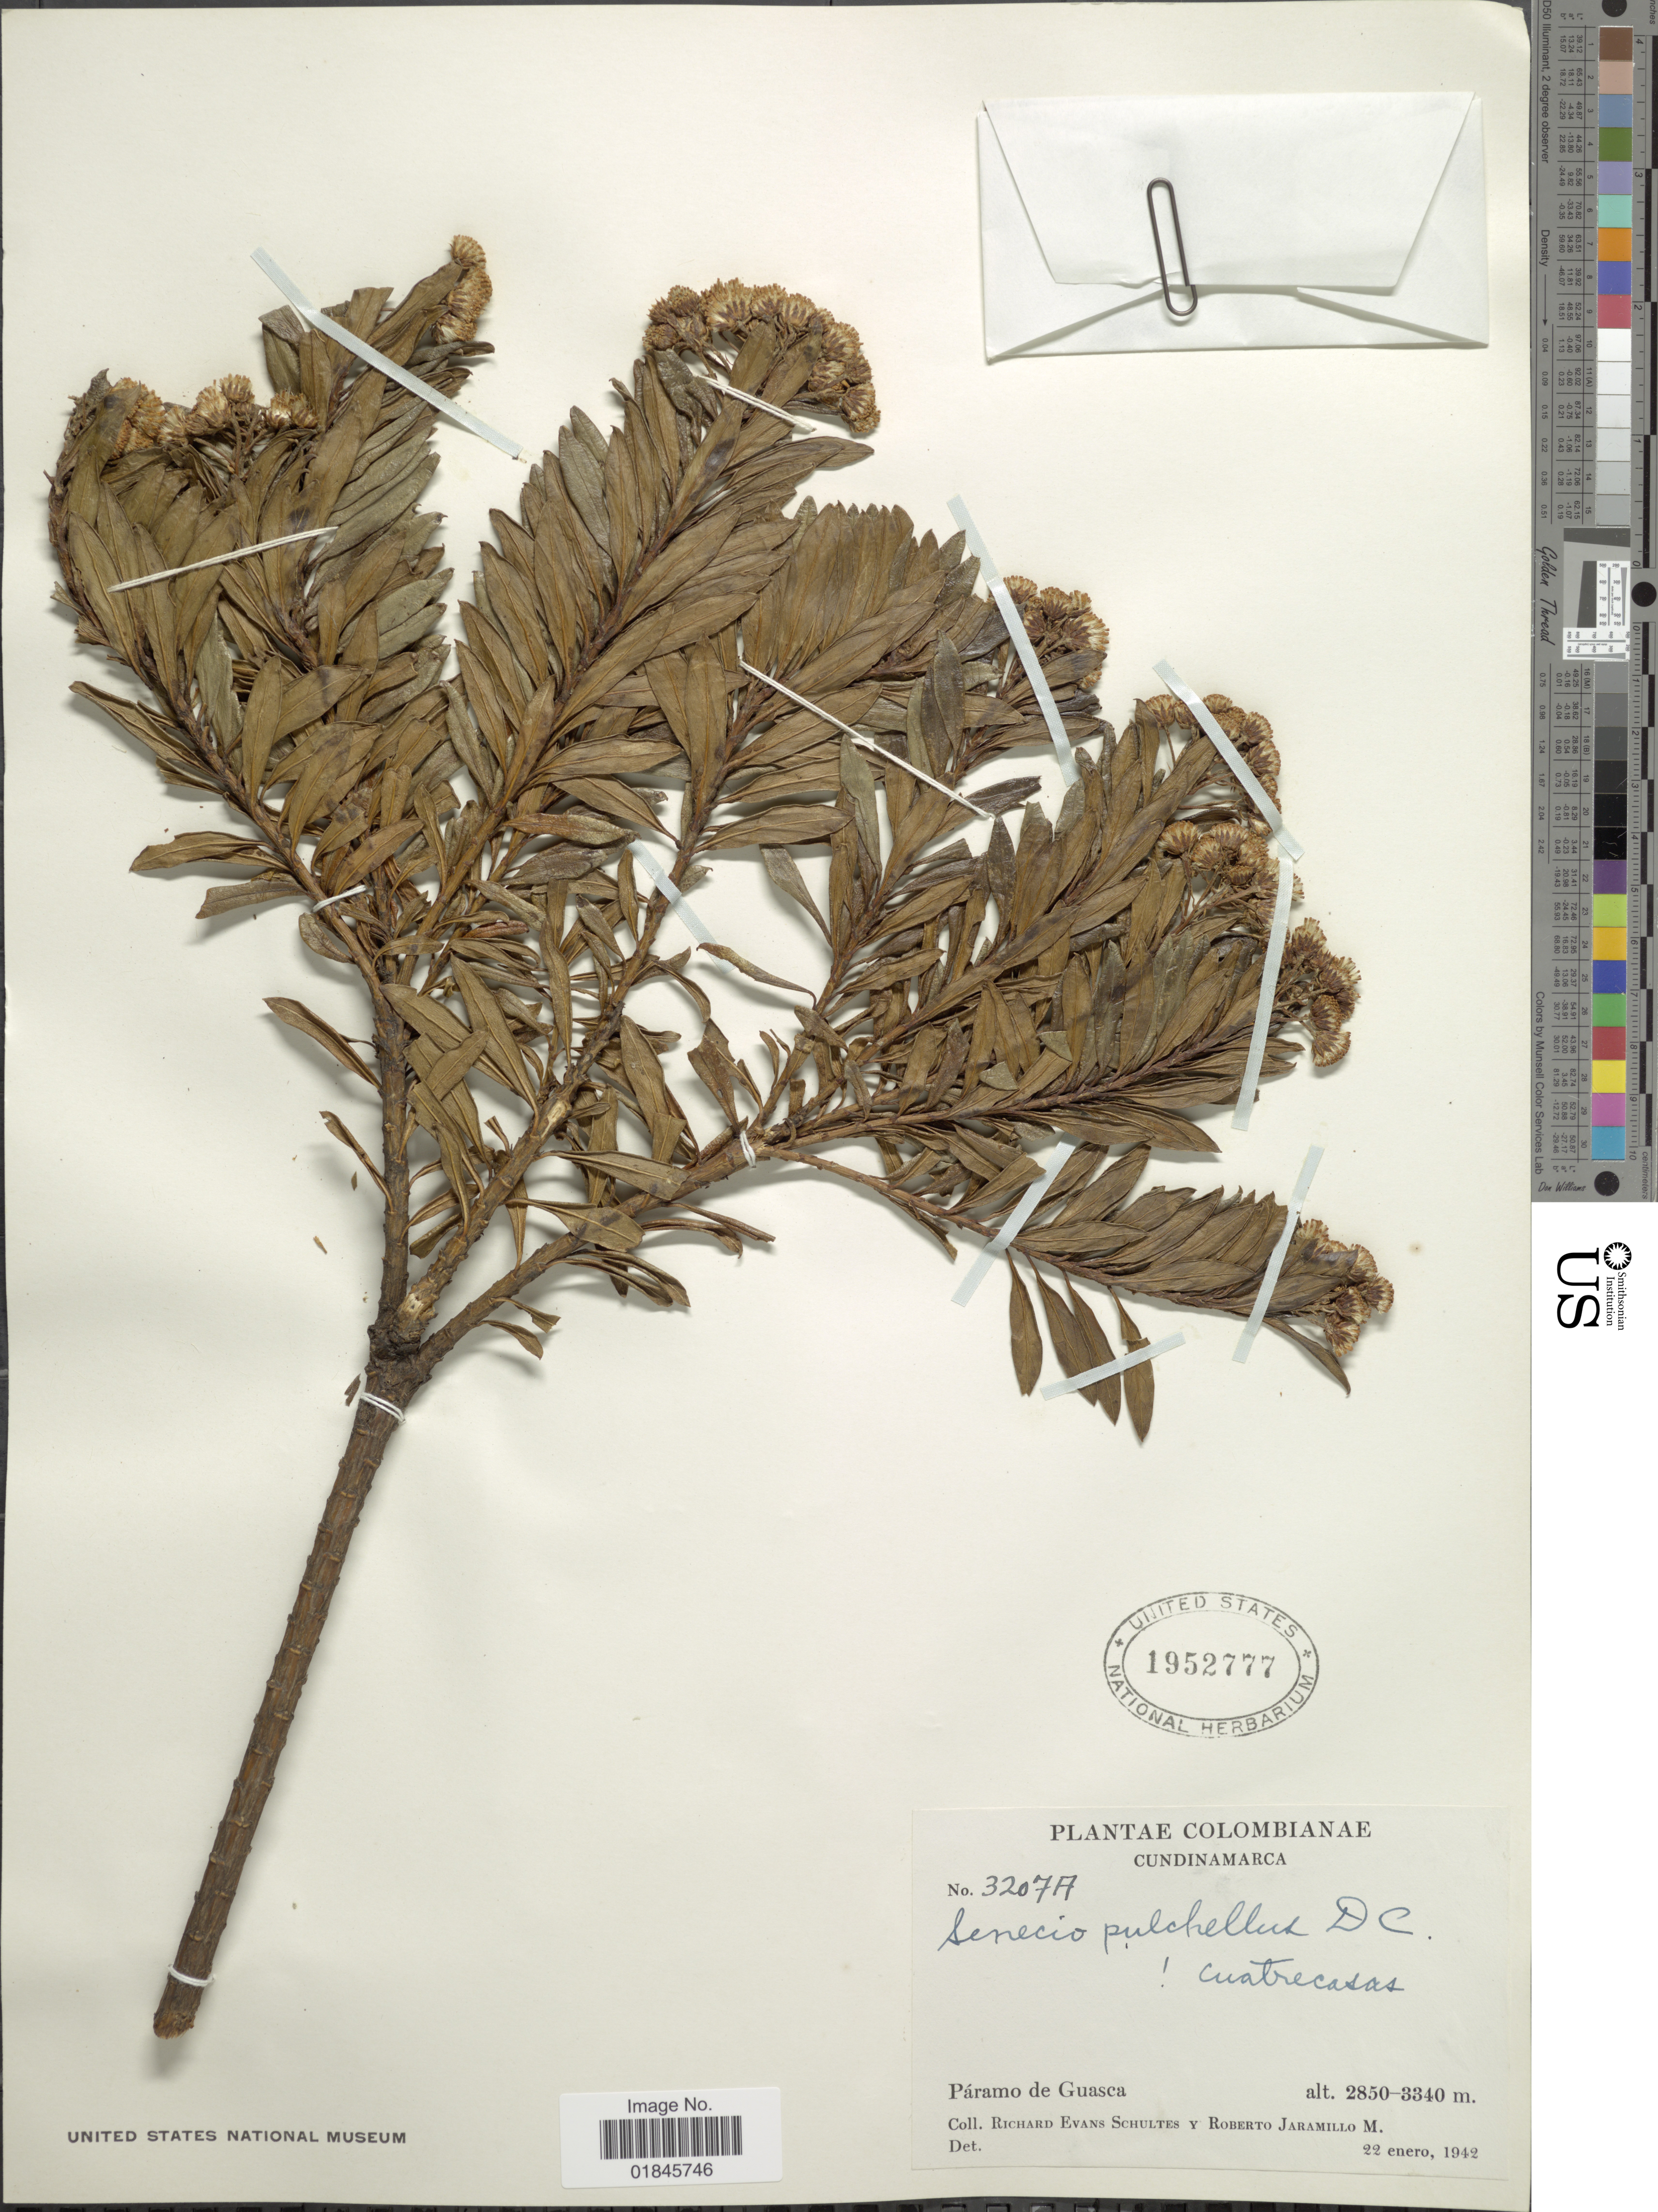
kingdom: Plantae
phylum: Tracheophyta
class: Magnoliopsida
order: Asterales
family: Asteraceae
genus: Pentacalia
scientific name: Pentacalia pulchella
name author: (Kunth) Cuatrec.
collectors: R. E. Schultes & R. Jaramillo M.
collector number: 3207A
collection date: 1942-01-22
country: Colombia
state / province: Cundinamarca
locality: Páramo de Guasca.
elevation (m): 2850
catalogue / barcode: US 1952777